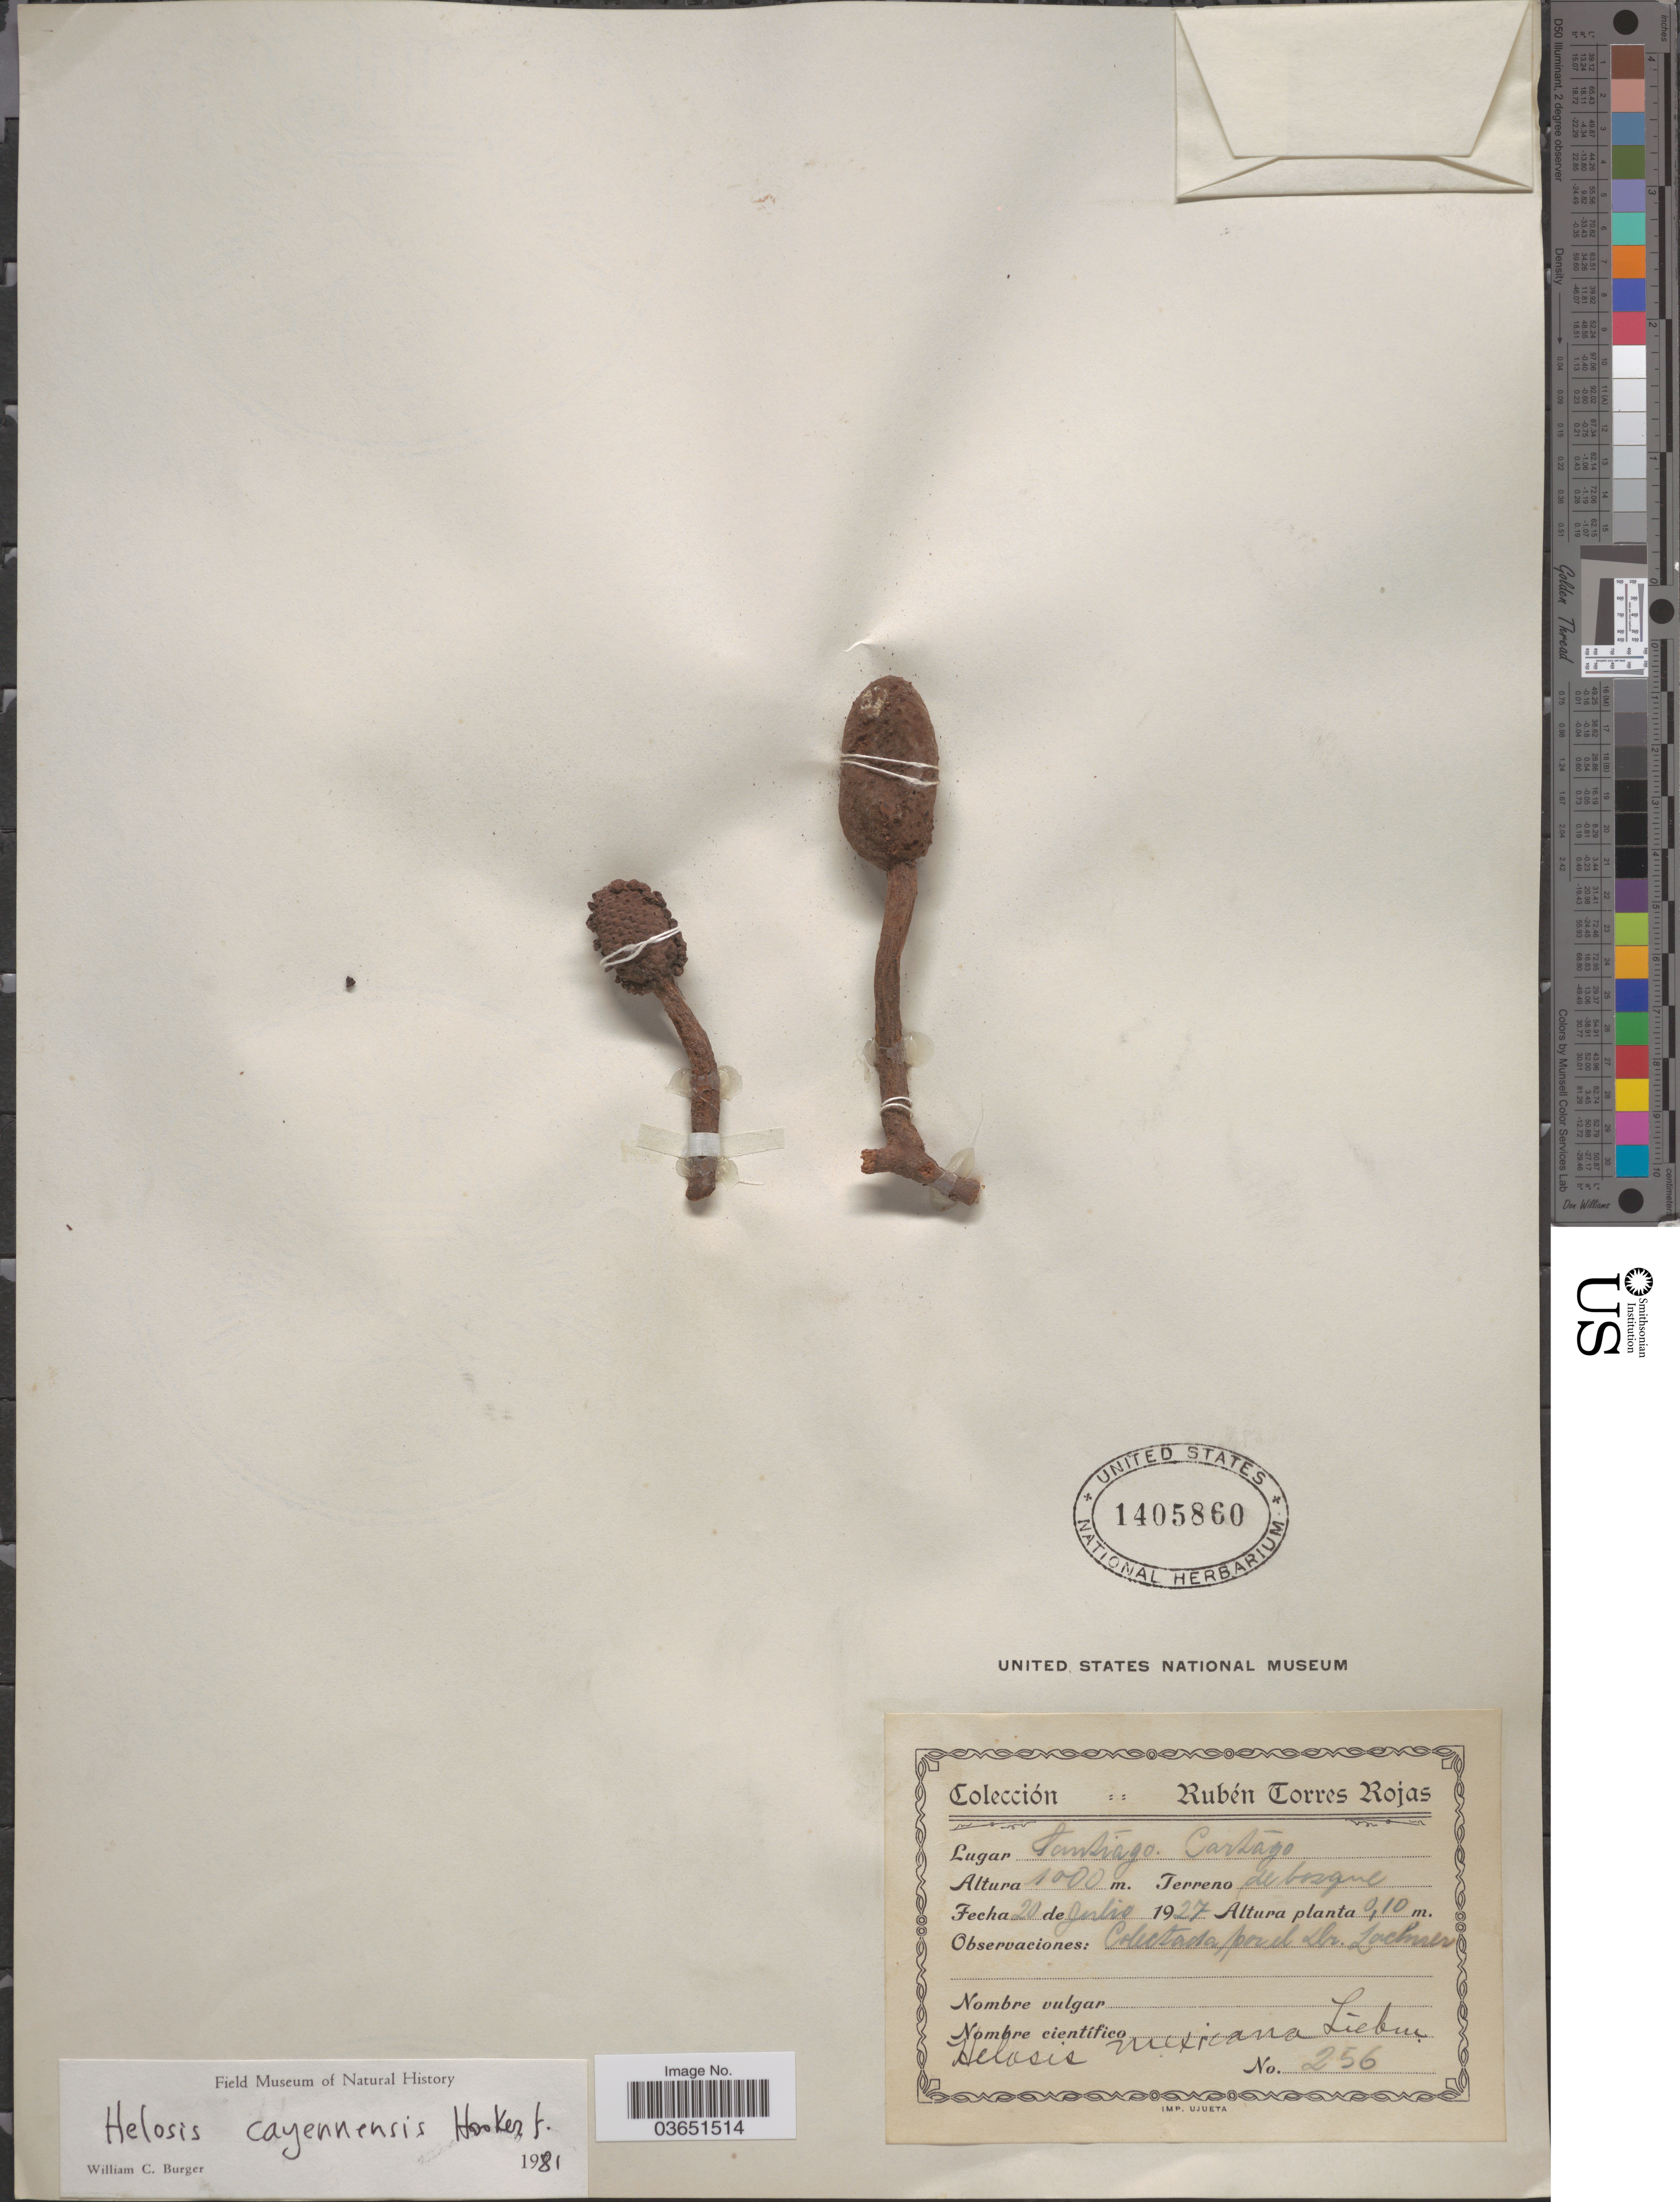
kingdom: Plantae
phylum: Tracheophyta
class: Magnoliopsida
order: Santalales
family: Balanophoraceae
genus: Helosis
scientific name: Helosis cayennensis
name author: (Sw.) Spreng.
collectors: Lachner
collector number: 256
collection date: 1927-07-20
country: Costa Rica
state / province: Cartago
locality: Santiago.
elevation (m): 1000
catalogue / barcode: US 1405860